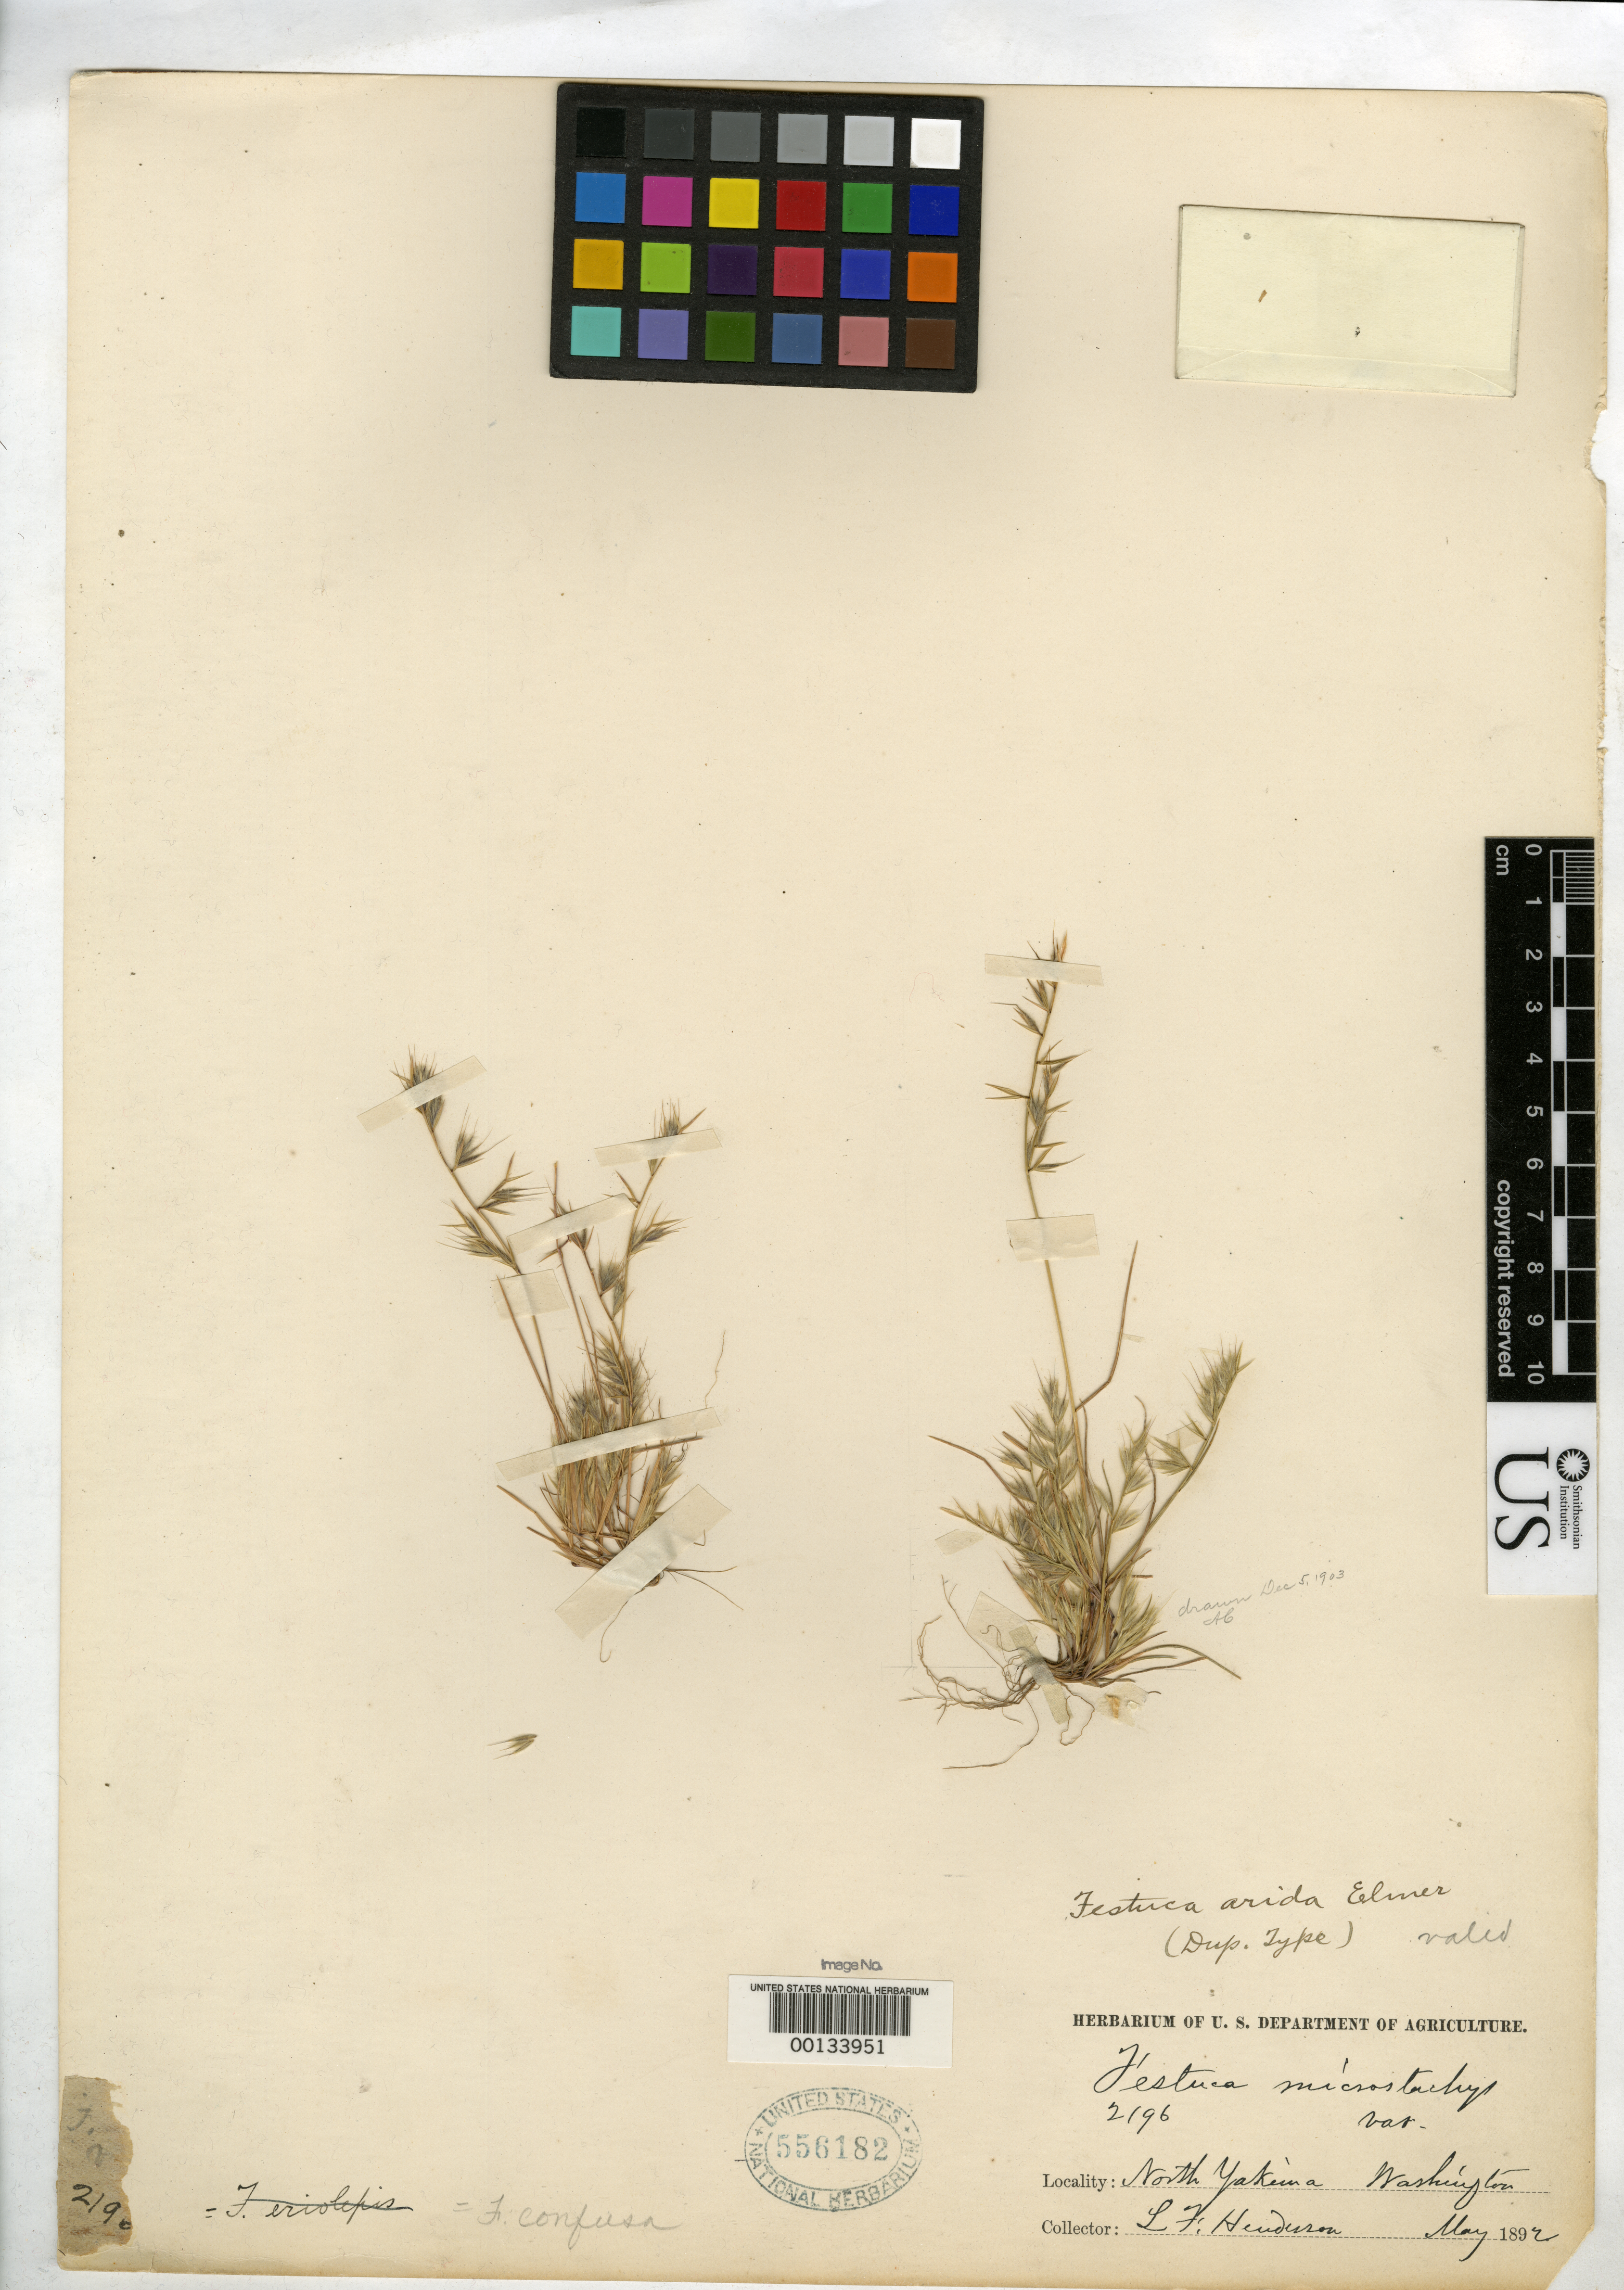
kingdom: Plantae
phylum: Tracheophyta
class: Liliopsida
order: Poales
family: Poaceae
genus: Festuca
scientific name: Festuca arida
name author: Elmer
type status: Isotype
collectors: L. F. Henderson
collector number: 2196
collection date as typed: May 1892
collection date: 1892-05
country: United States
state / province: Washington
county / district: Yakima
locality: North Yakima.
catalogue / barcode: US 556182